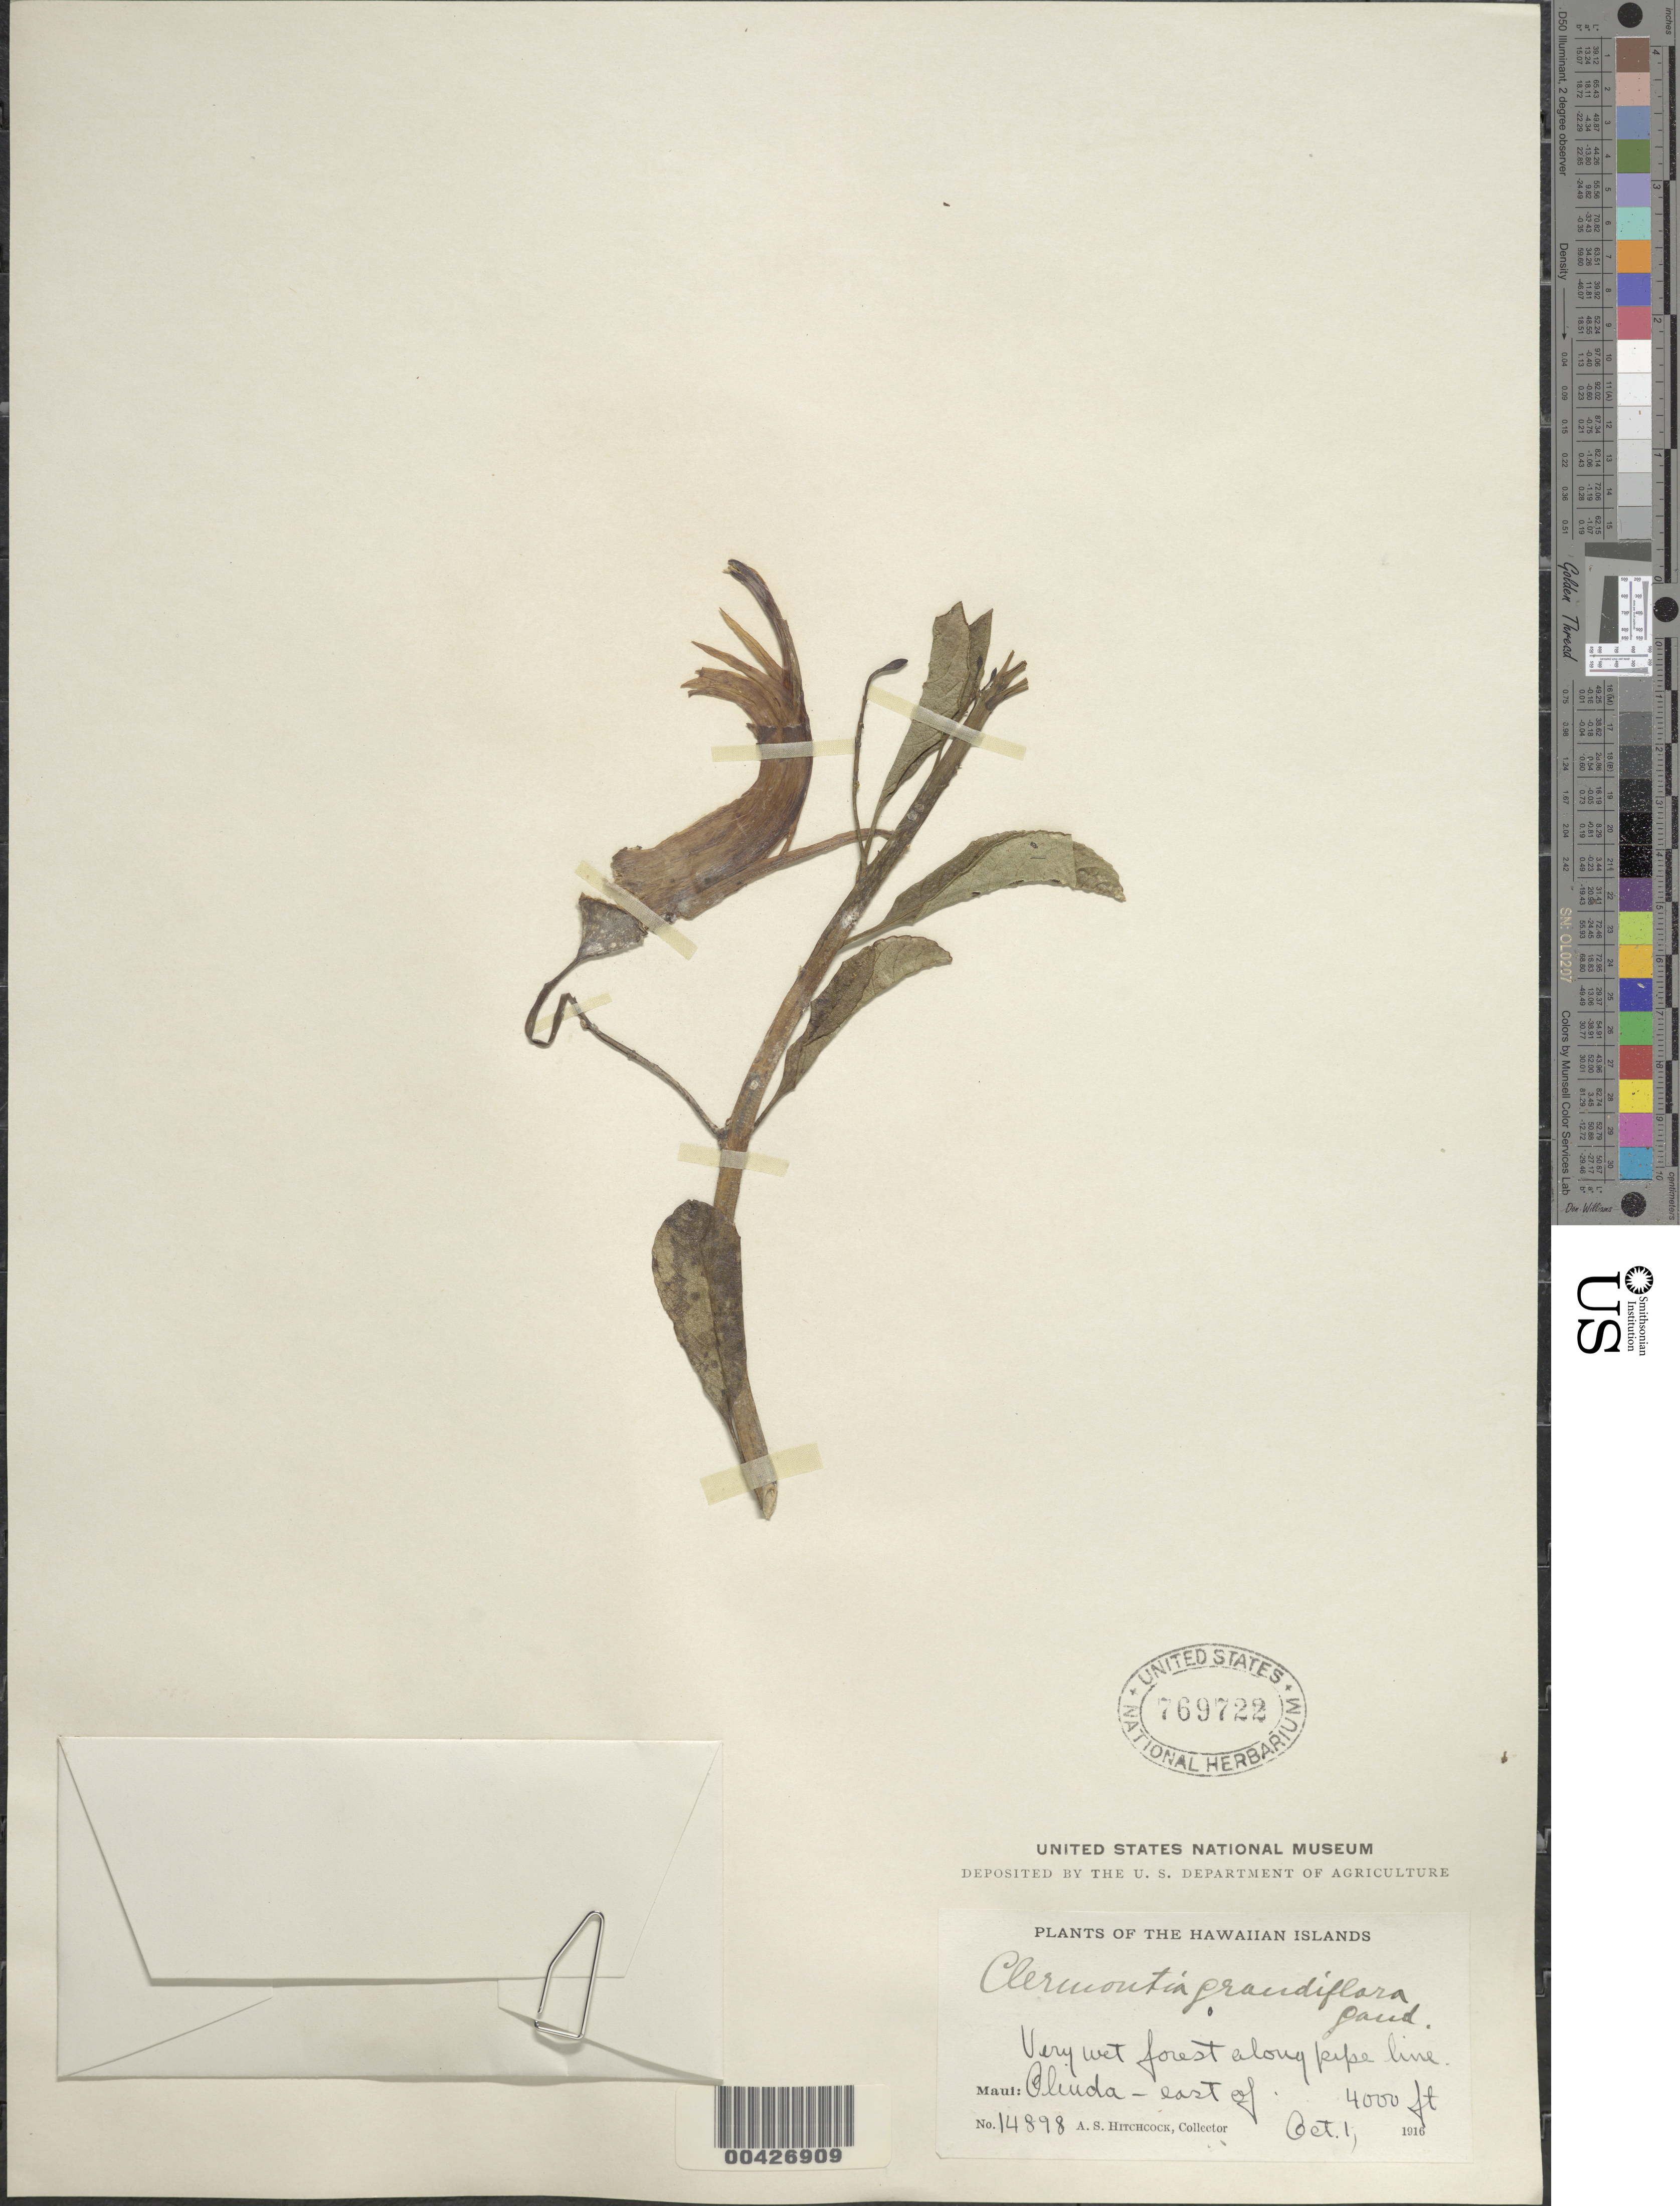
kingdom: Plantae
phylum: Tracheophyta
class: Magnoliopsida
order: Asterales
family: Campanulaceae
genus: Clermontia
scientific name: Clermontia grandiflora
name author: Gaudich.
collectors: A. S. Hitchcock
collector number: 14898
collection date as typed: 1 Oct 1916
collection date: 1916-10-01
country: United States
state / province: Hawaii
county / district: Maui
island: Maui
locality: Olinda, east of, along pipe line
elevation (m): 1219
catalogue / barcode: US 769722